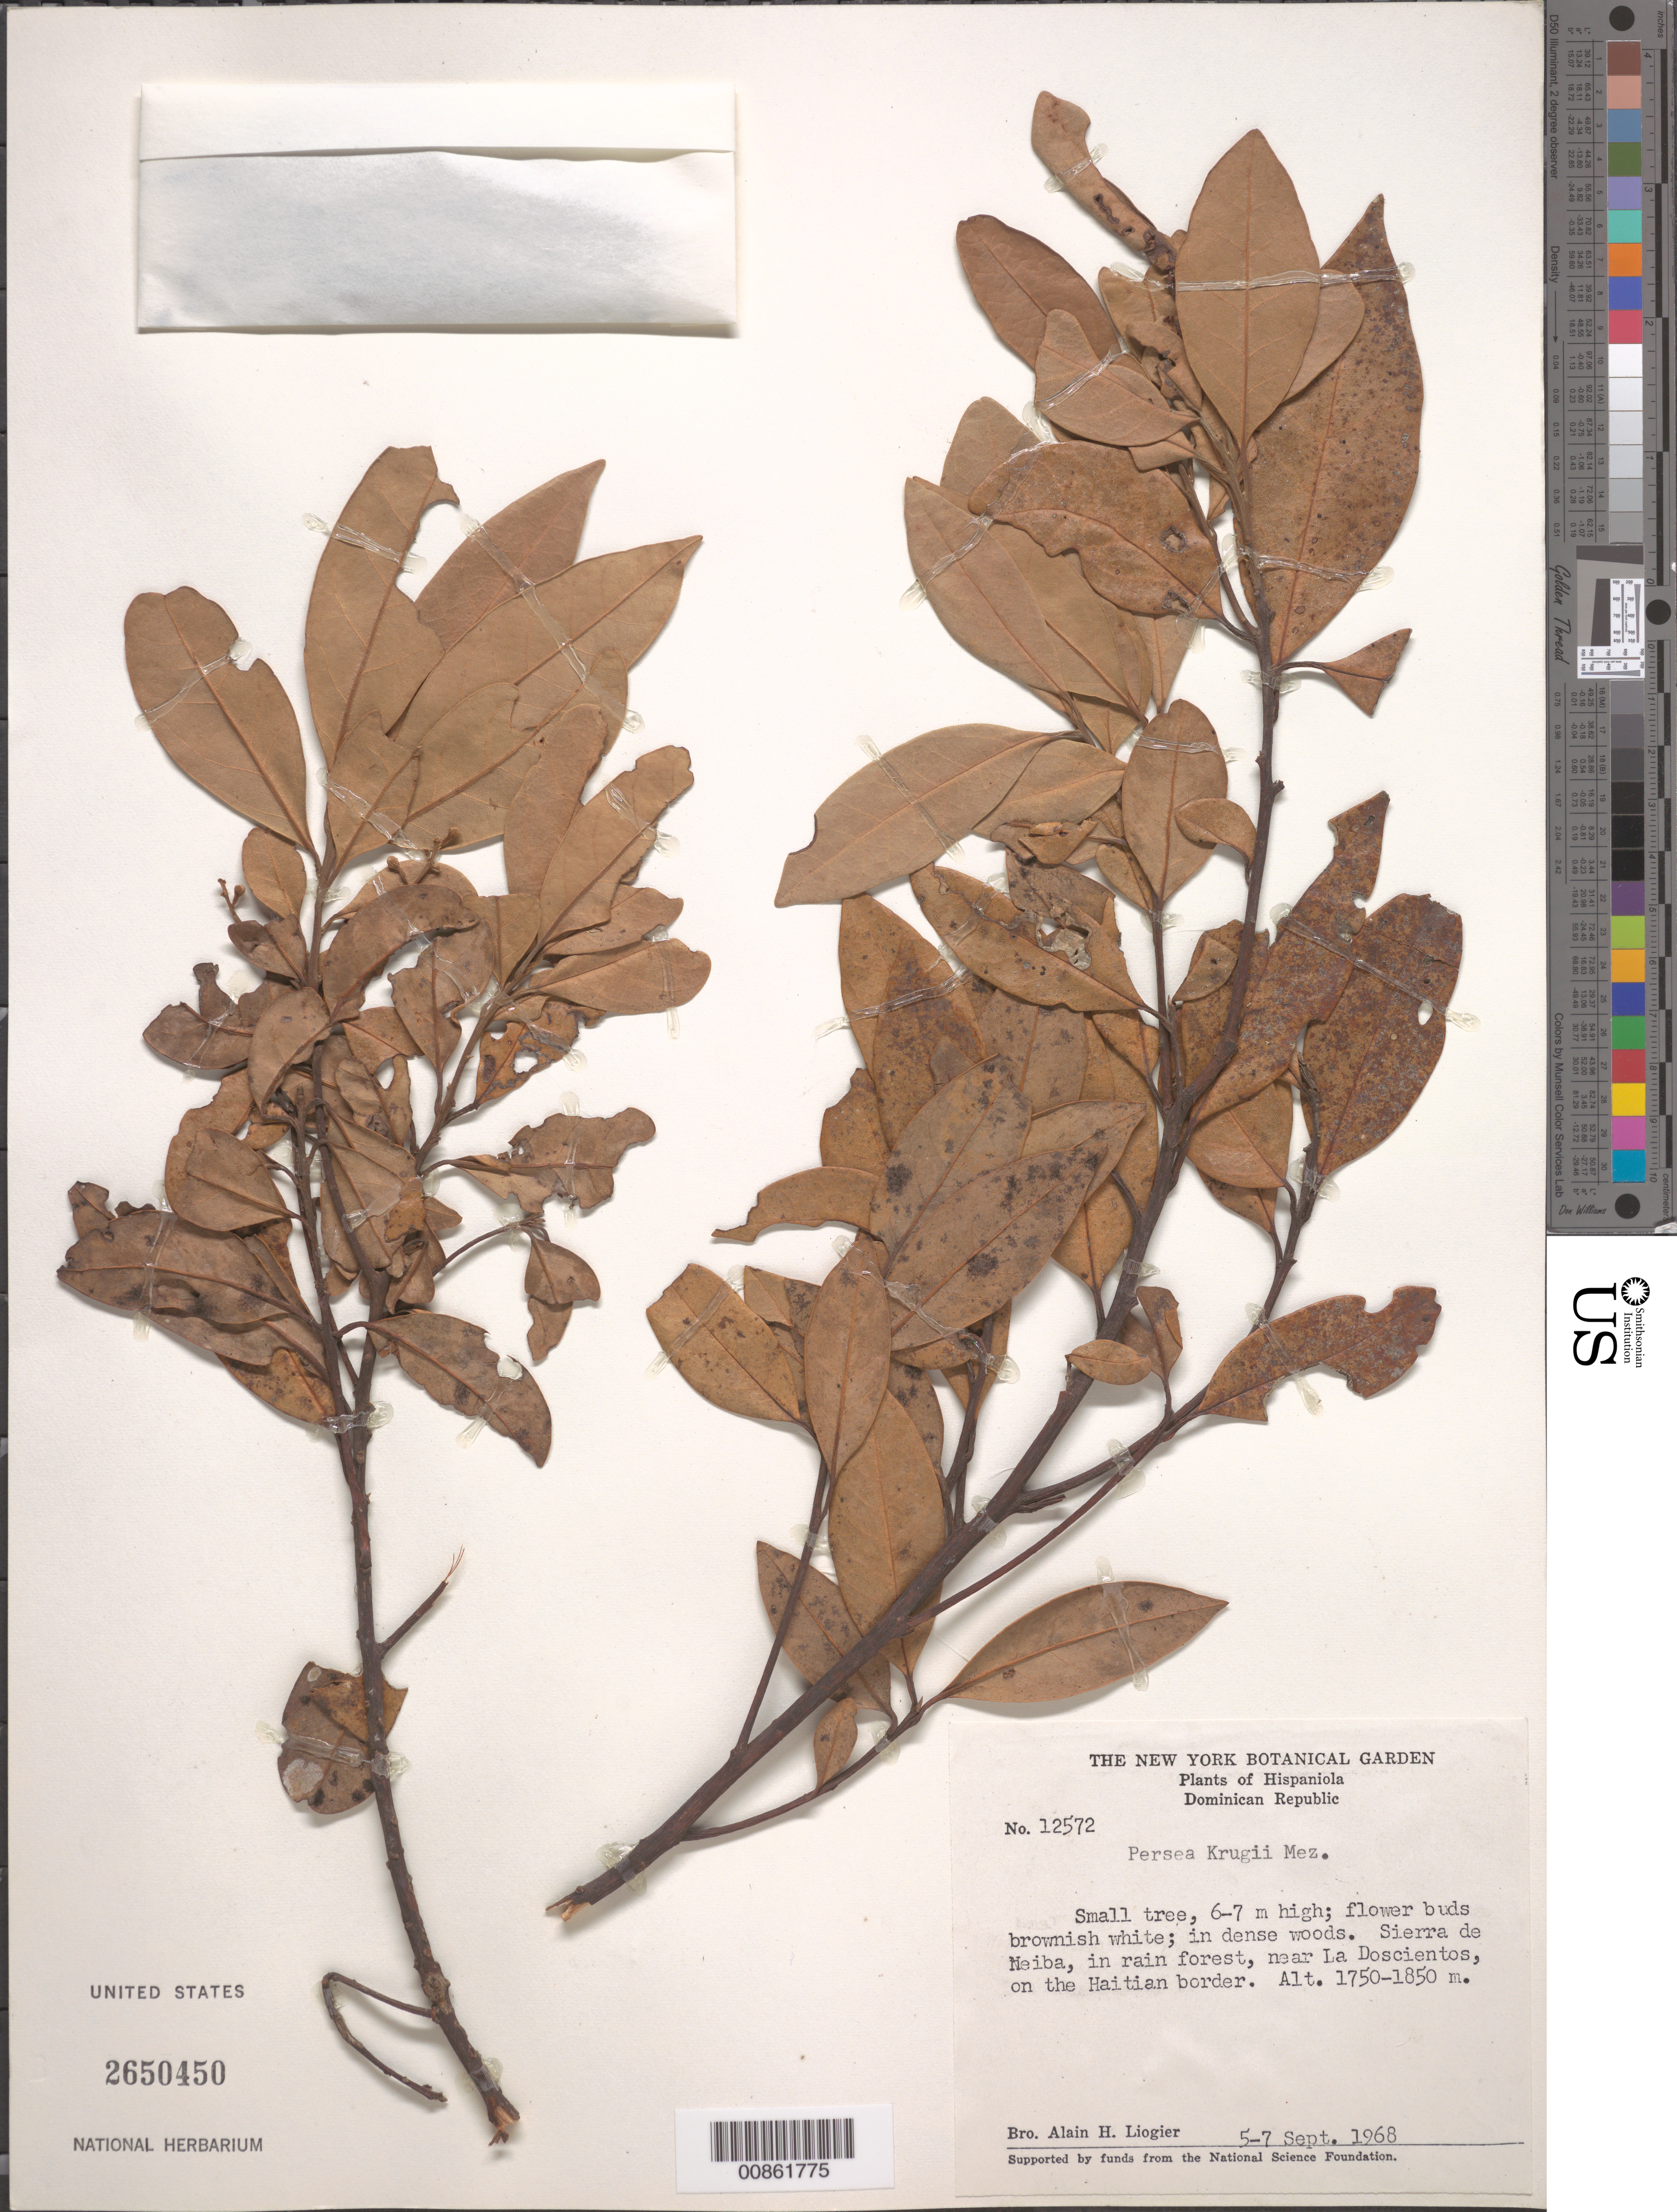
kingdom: Plantae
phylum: Tracheophyta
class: Magnoliopsida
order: Laurales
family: Lauraceae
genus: Persea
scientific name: Persea krugii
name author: Mez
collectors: A. H. Liogier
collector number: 12572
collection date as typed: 05 Sep 1968 to 07 Sep 1968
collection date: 1968-09-05/1968-09-07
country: Dominican Republic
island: Hispaniola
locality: Sierra de Neiba, in rain forest, near La Doscientos, on the Haitian border.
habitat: In dense woods; rain forest.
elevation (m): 1750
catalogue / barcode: US 2650450